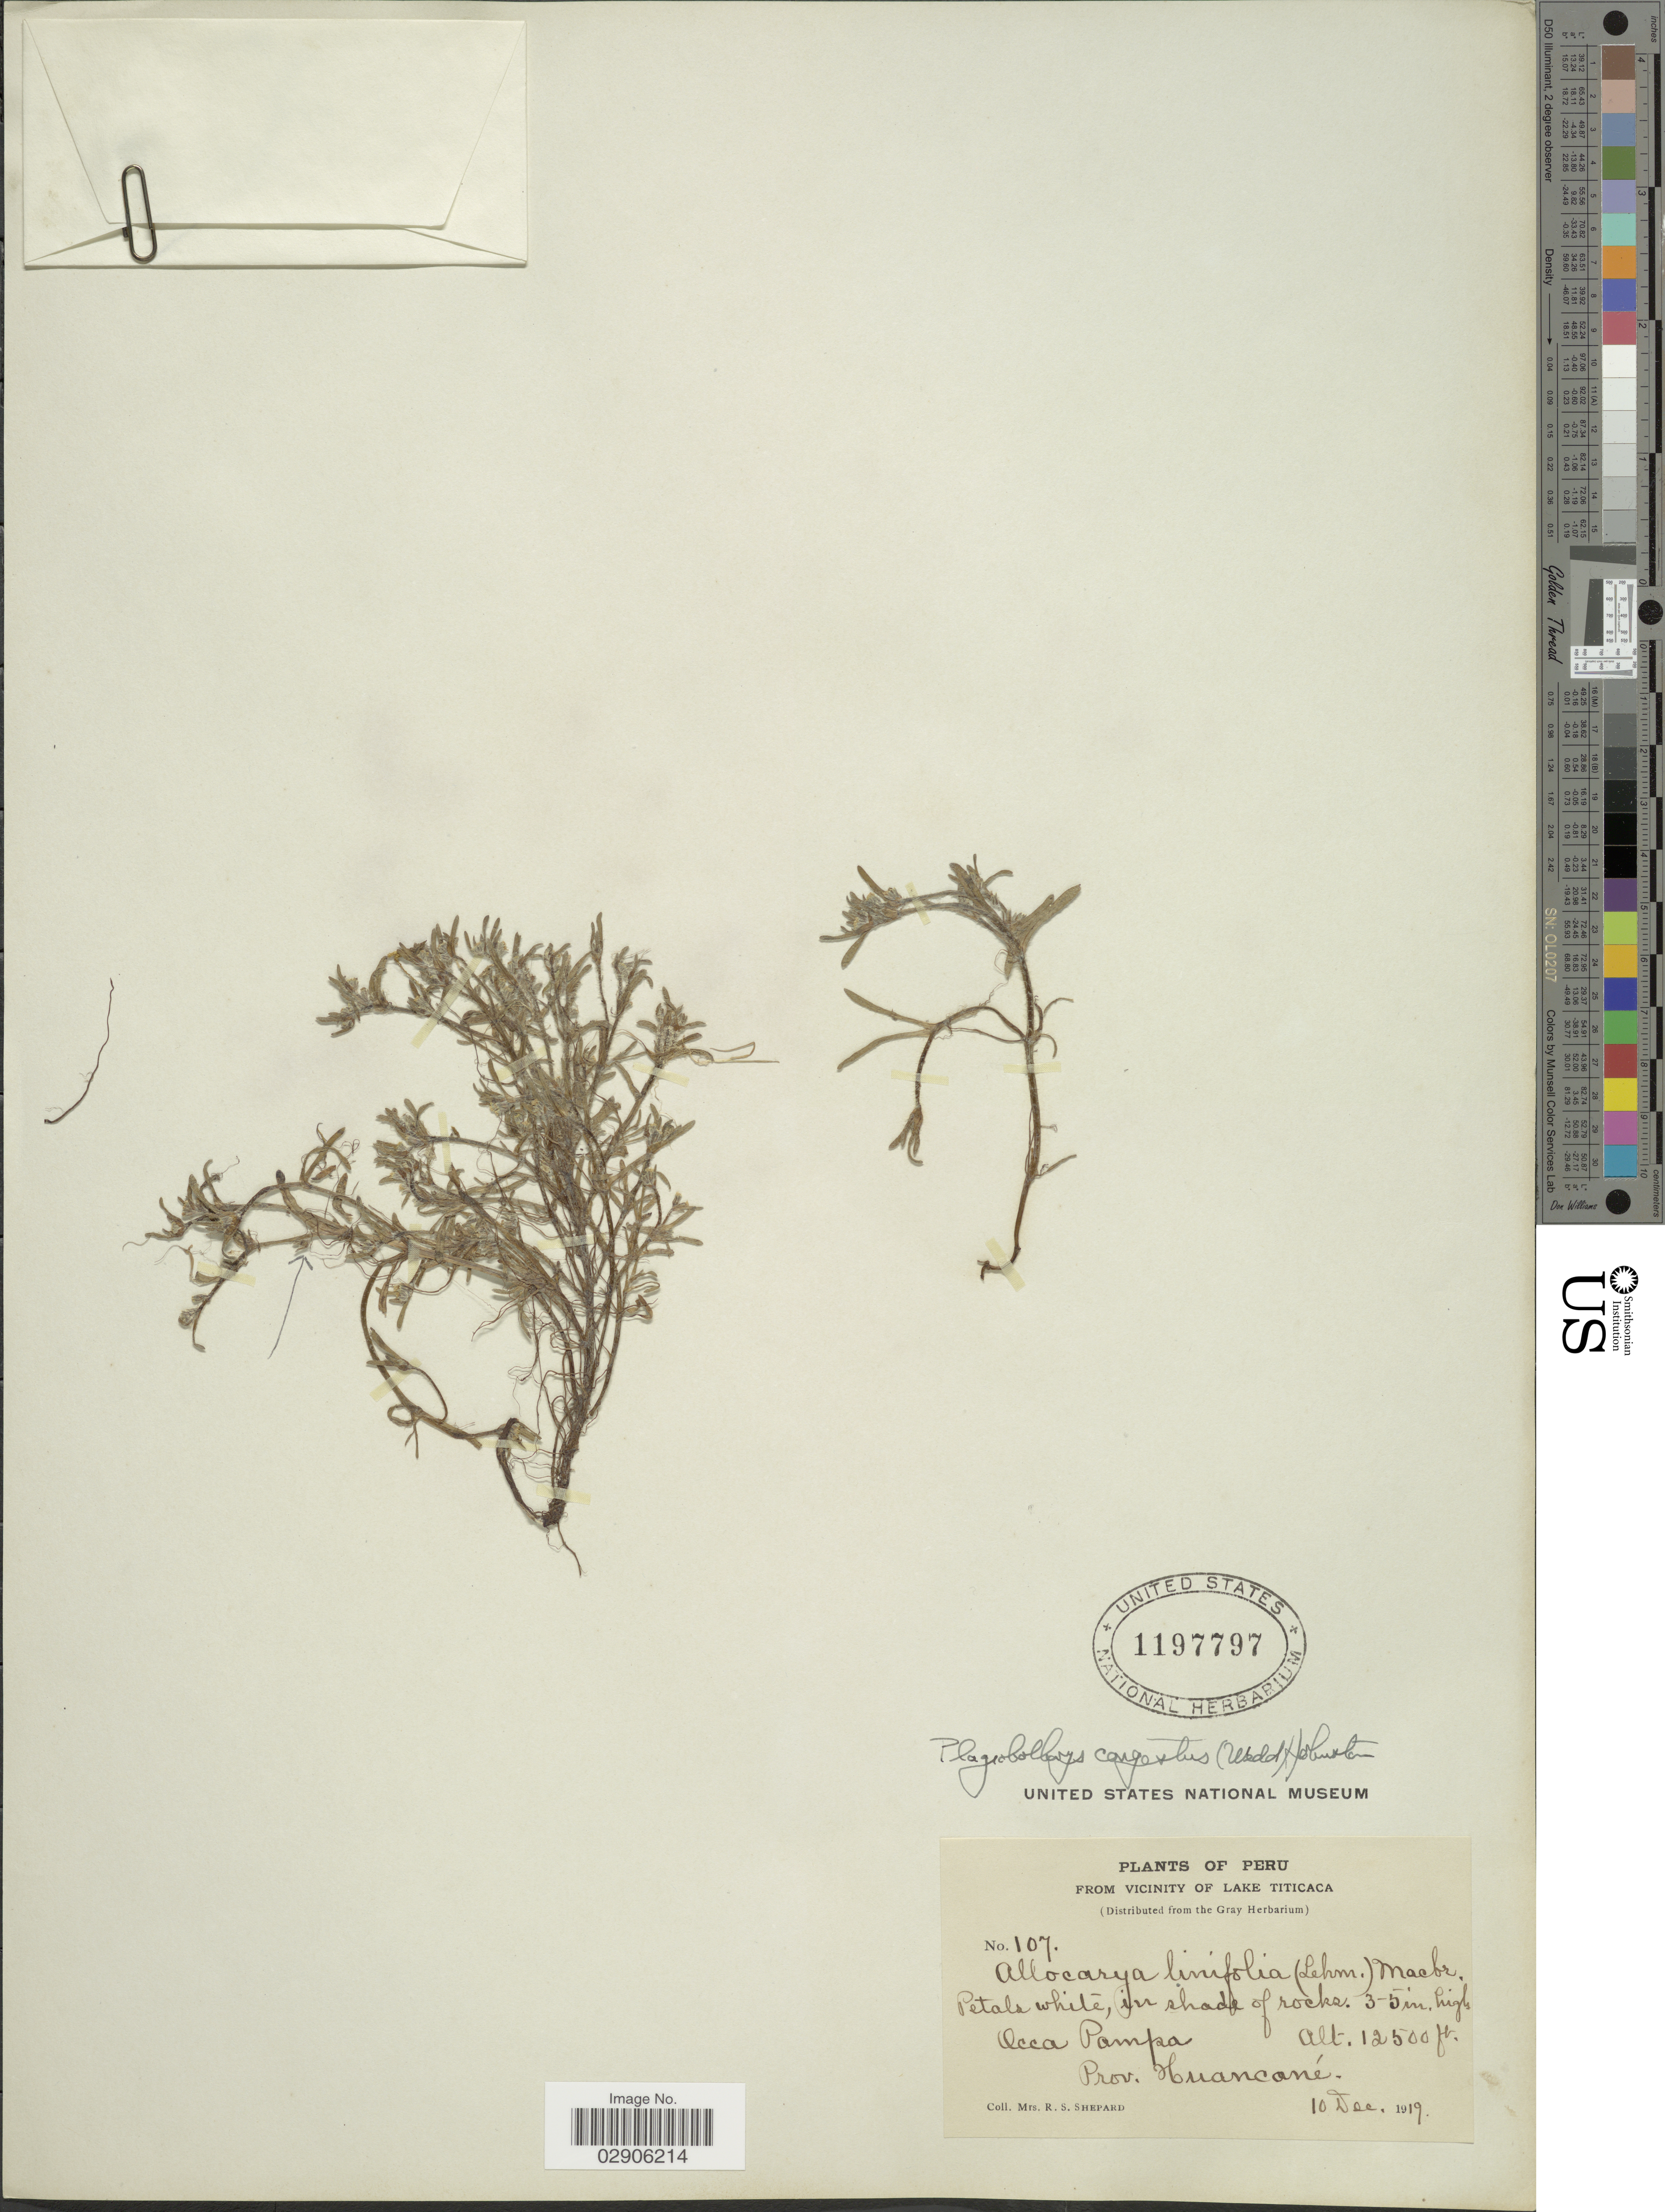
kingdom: Plantae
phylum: Tracheophyta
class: Magnoliopsida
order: Boraginales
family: Boraginaceae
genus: Plagiobothrys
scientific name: Plagiobothrys congestus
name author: (Wedd.) I.M. Johnst.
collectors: R. Shepard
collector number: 107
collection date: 1919-12-10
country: Peru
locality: From Vicinity of Lake Titicaca, Occa Pampa, Prov. Huancané.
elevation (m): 3810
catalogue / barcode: US 1197797